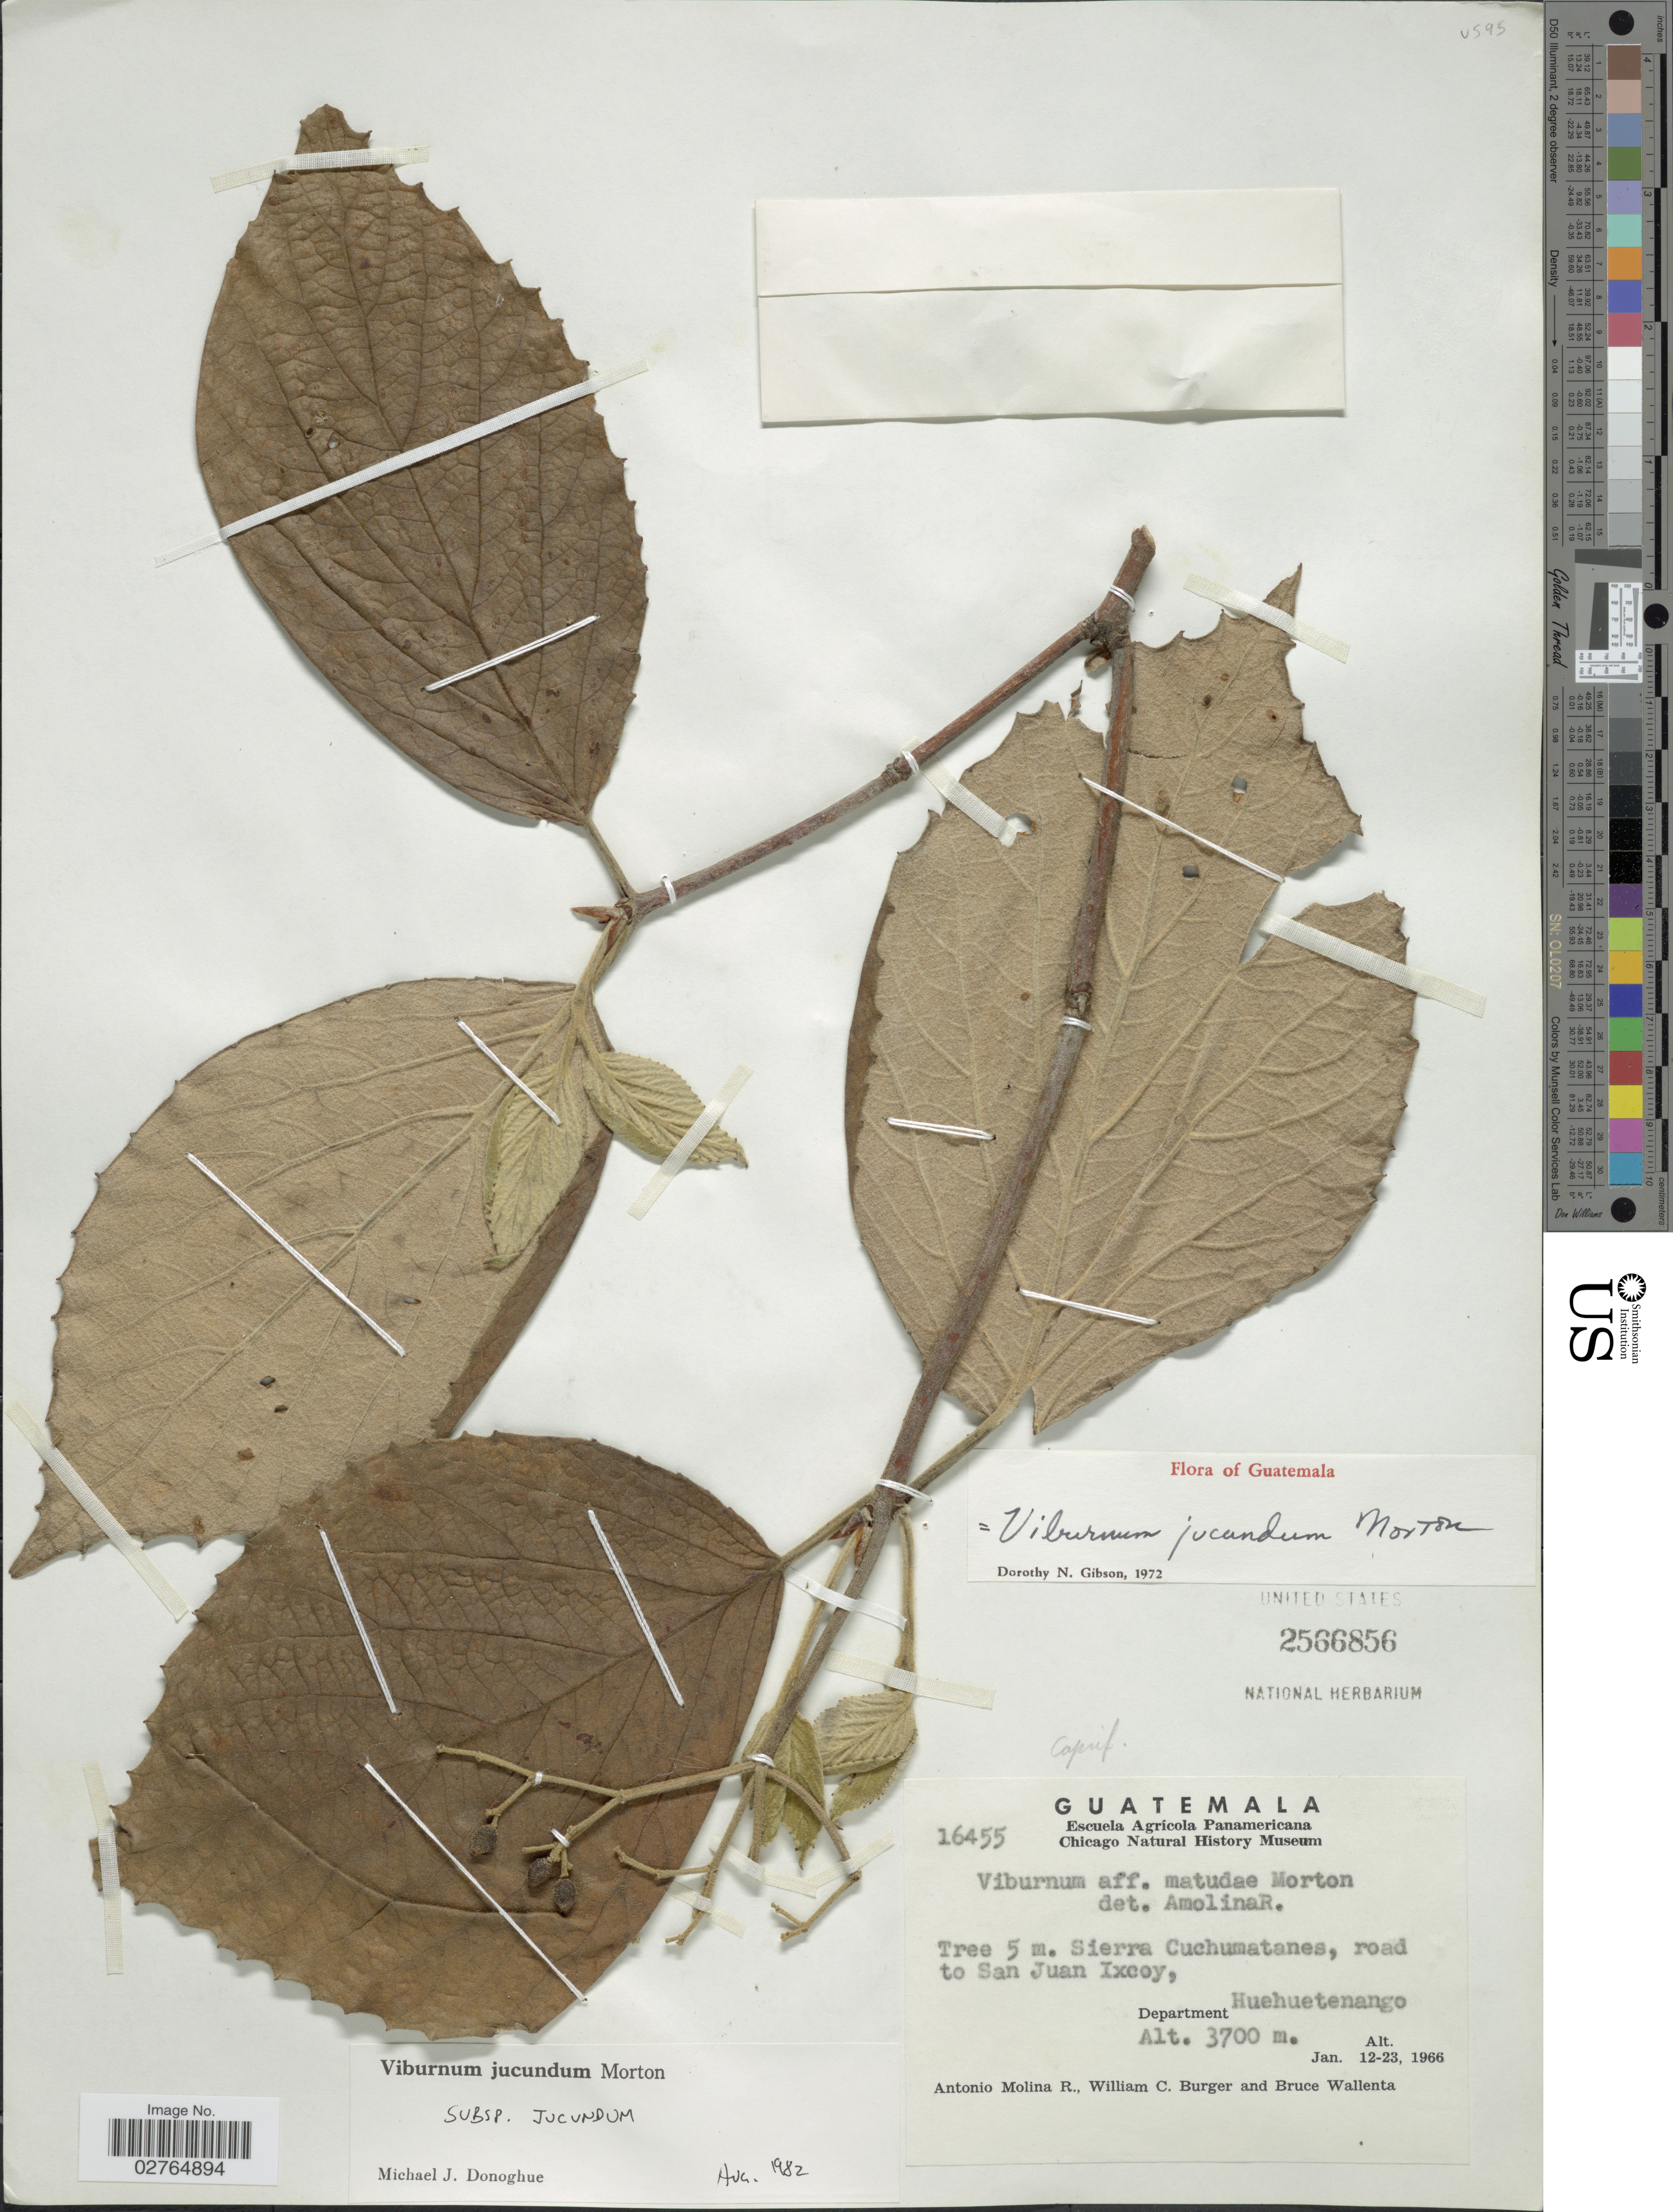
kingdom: Plantae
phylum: Tracheophyta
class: Magnoliopsida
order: Dipsacales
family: Viburnaceae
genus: Viburnum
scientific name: Viburnum jucundum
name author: C.V. Morton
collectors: A. Molina R., W. Burger & B. Wallenta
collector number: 16455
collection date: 1966-01-12/1966-01-23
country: Guatemala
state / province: Huehuetenango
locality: Sierra Cuchumatanes, road to San Juan Ixcoy, Department Huehuetenango.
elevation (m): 3700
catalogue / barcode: US 2566856